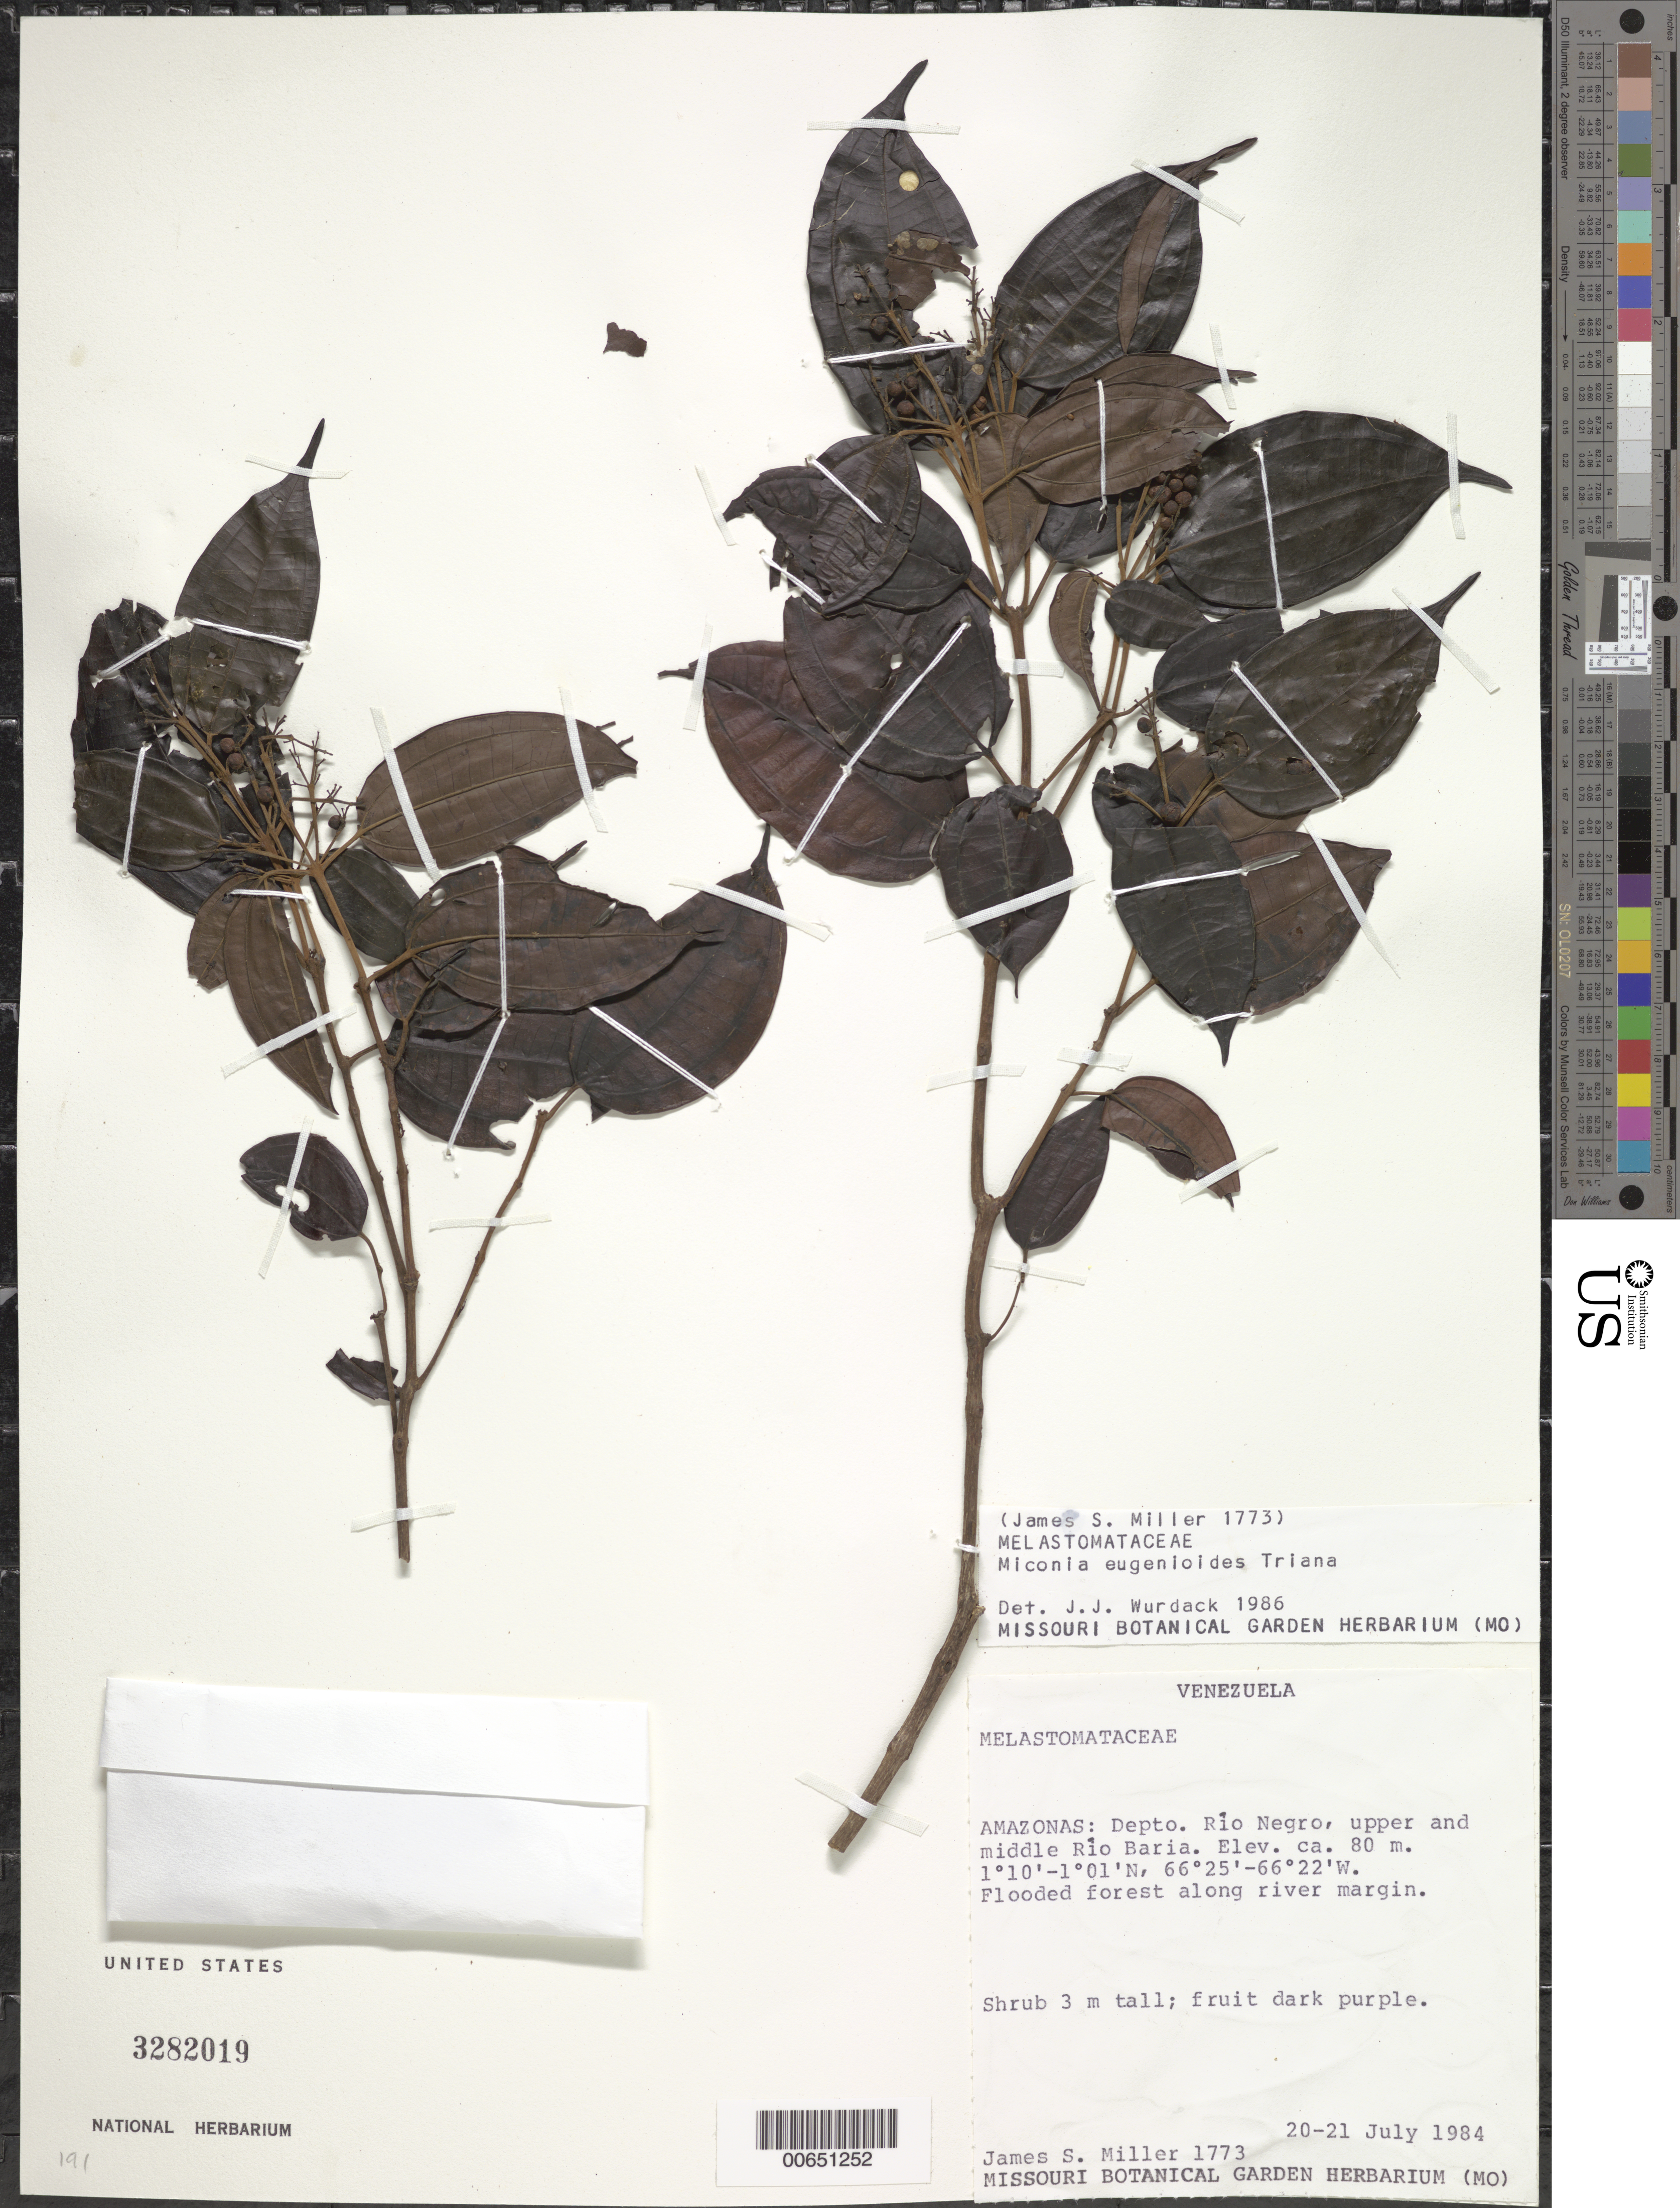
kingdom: Plantae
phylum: Tracheophyta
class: Magnoliopsida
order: Myrtales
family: Melastomataceae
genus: Miconia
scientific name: Miconia eugenioides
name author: Triana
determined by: Wurdack, John J., (US), US (UNITED STATES)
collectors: J. S. Miller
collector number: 1773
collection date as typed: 20-Jul-84 to 21-Jul-84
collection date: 1984-07-20/1984-07-21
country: Venezuela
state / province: Amazonas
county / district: Río Negro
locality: Río Baria, upper and middle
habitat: Flooded forest along river margin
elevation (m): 80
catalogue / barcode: US 3282019